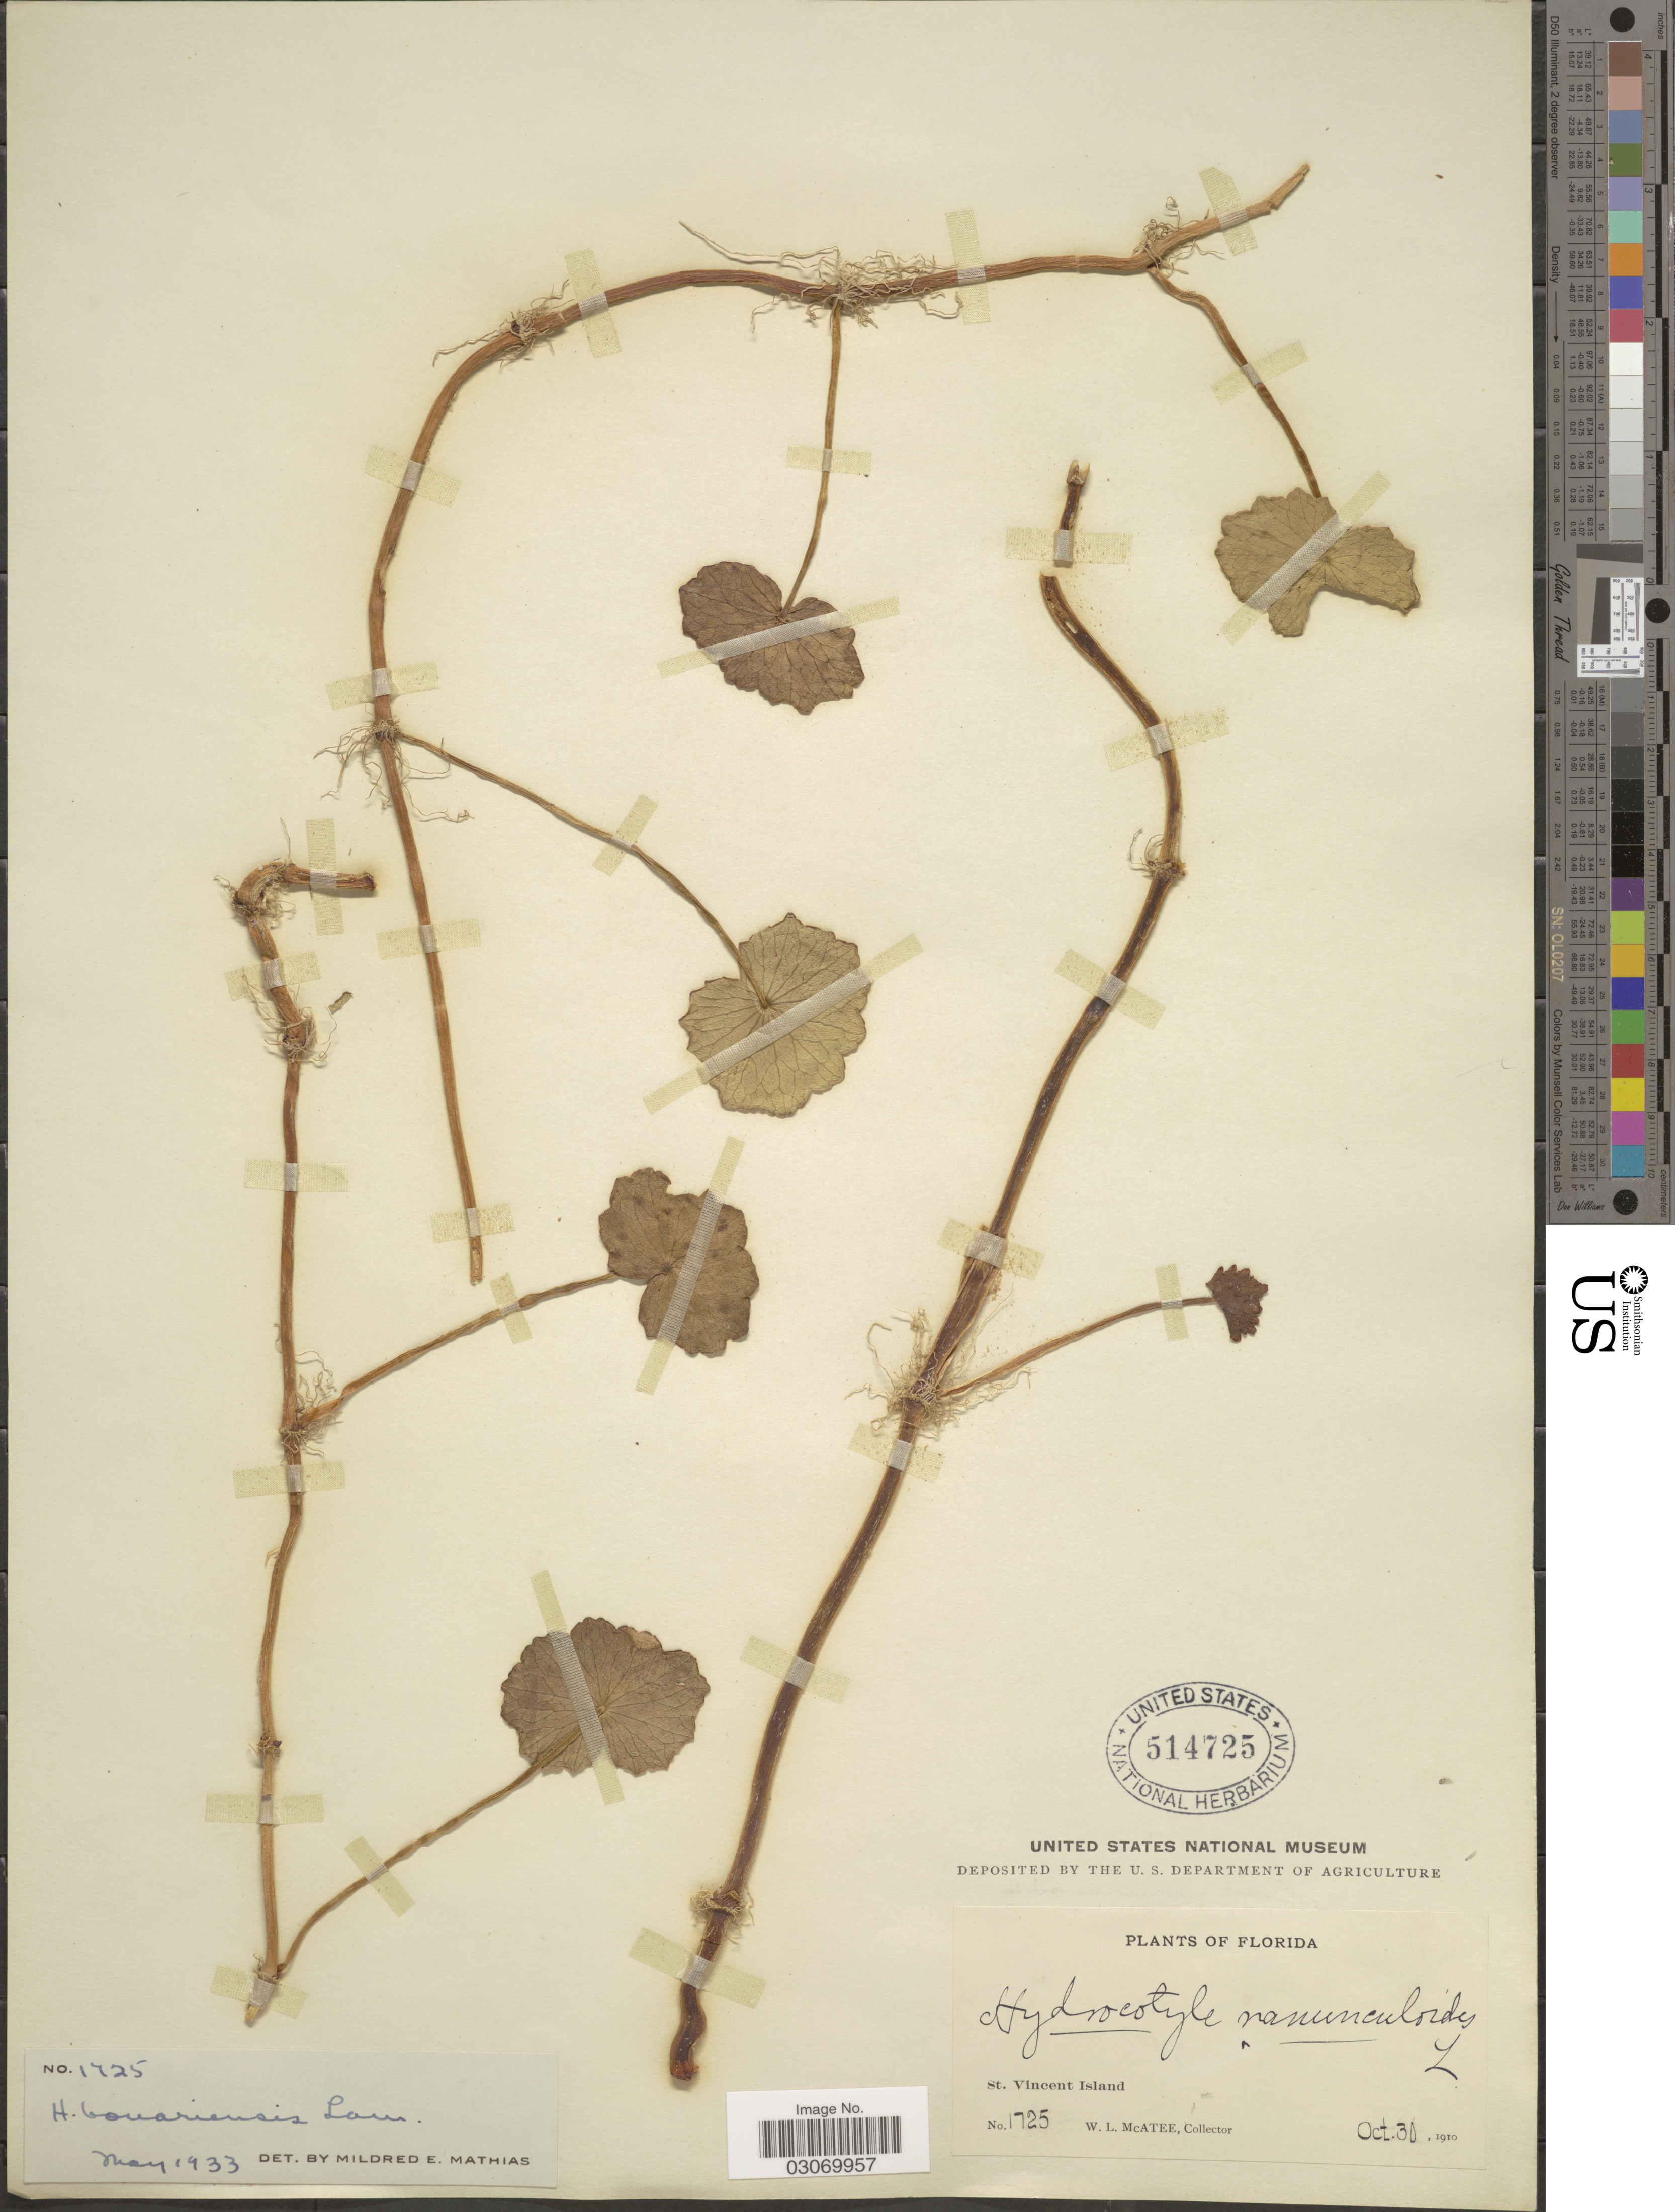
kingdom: Plantae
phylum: Tracheophyta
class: Magnoliopsida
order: Apiales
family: Araliaceae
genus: Hydrocotyle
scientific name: Hydrocotyle bonariensis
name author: Lam.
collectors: W. McAtee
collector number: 1725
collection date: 1910-10-30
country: United States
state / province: Florida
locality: St. Vincent Island.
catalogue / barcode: US 514725